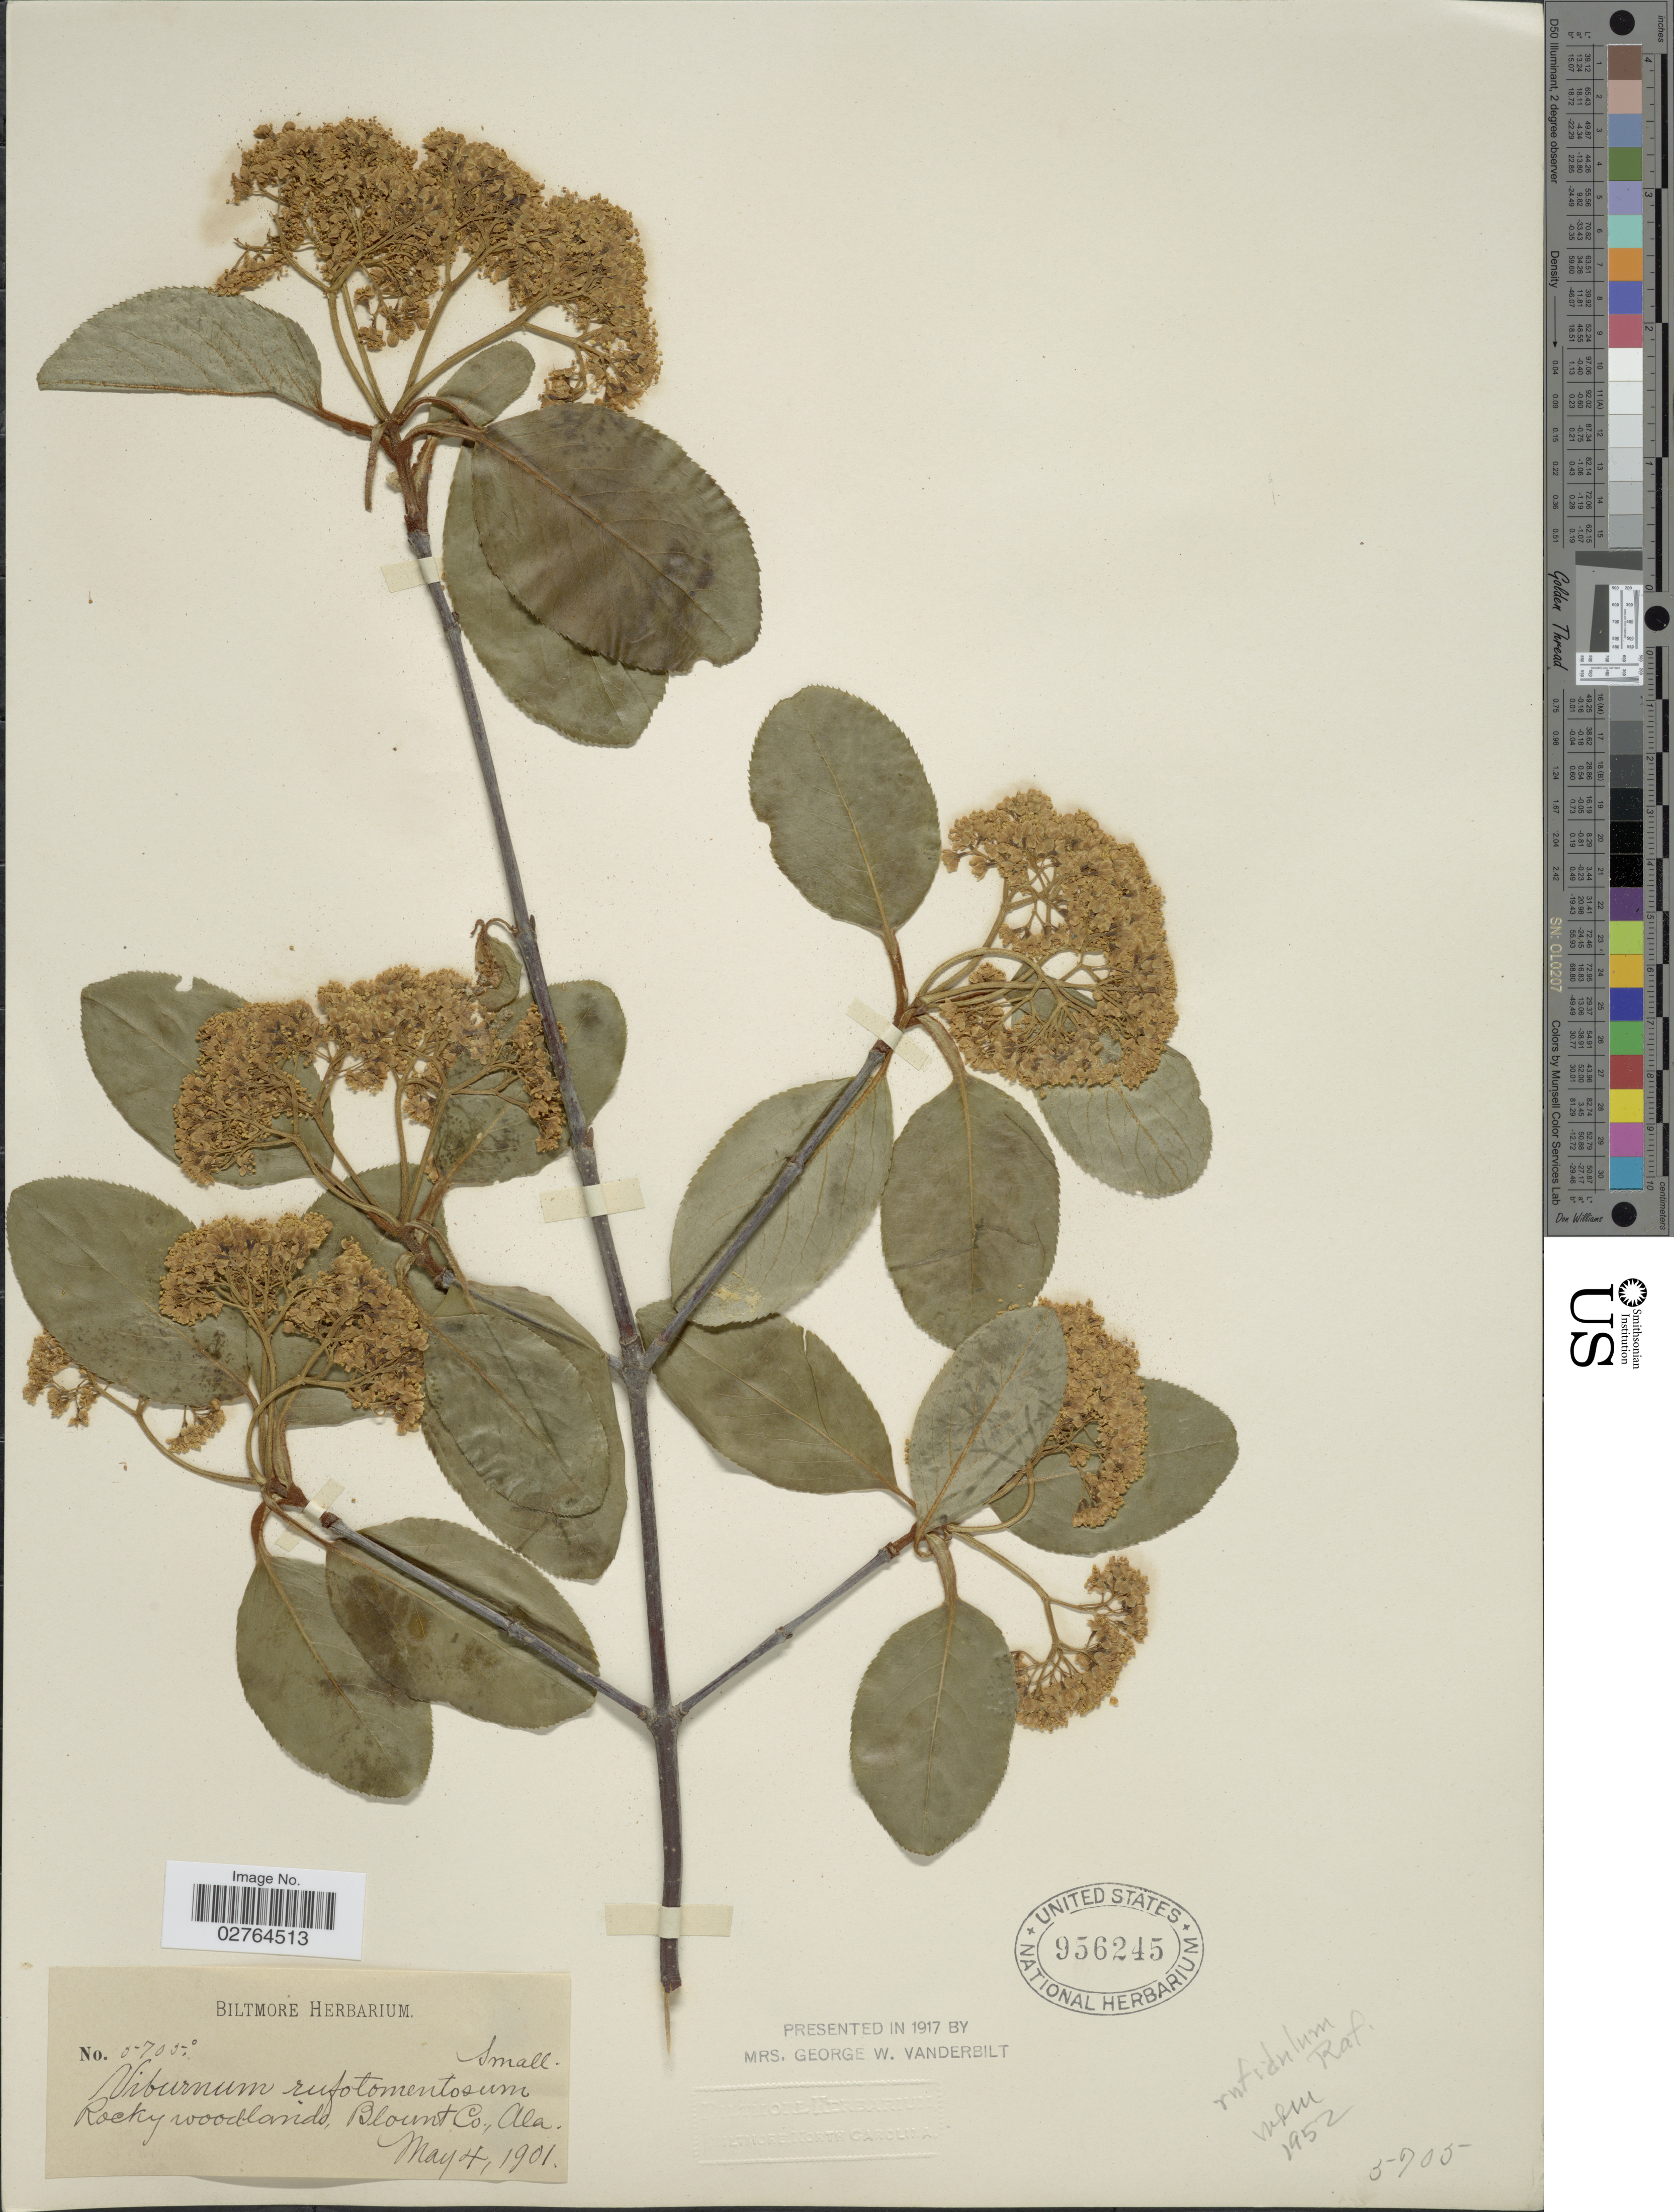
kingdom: Plantae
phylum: Tracheophyta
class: Magnoliopsida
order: Dipsacales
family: Viburnaceae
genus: Viburnum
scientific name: Viburnum rufidulum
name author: Raf.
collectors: ex herb. Biltmore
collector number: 5705o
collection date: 1901-05-04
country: United States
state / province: Alabama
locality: Blount Co.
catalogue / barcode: US 956245